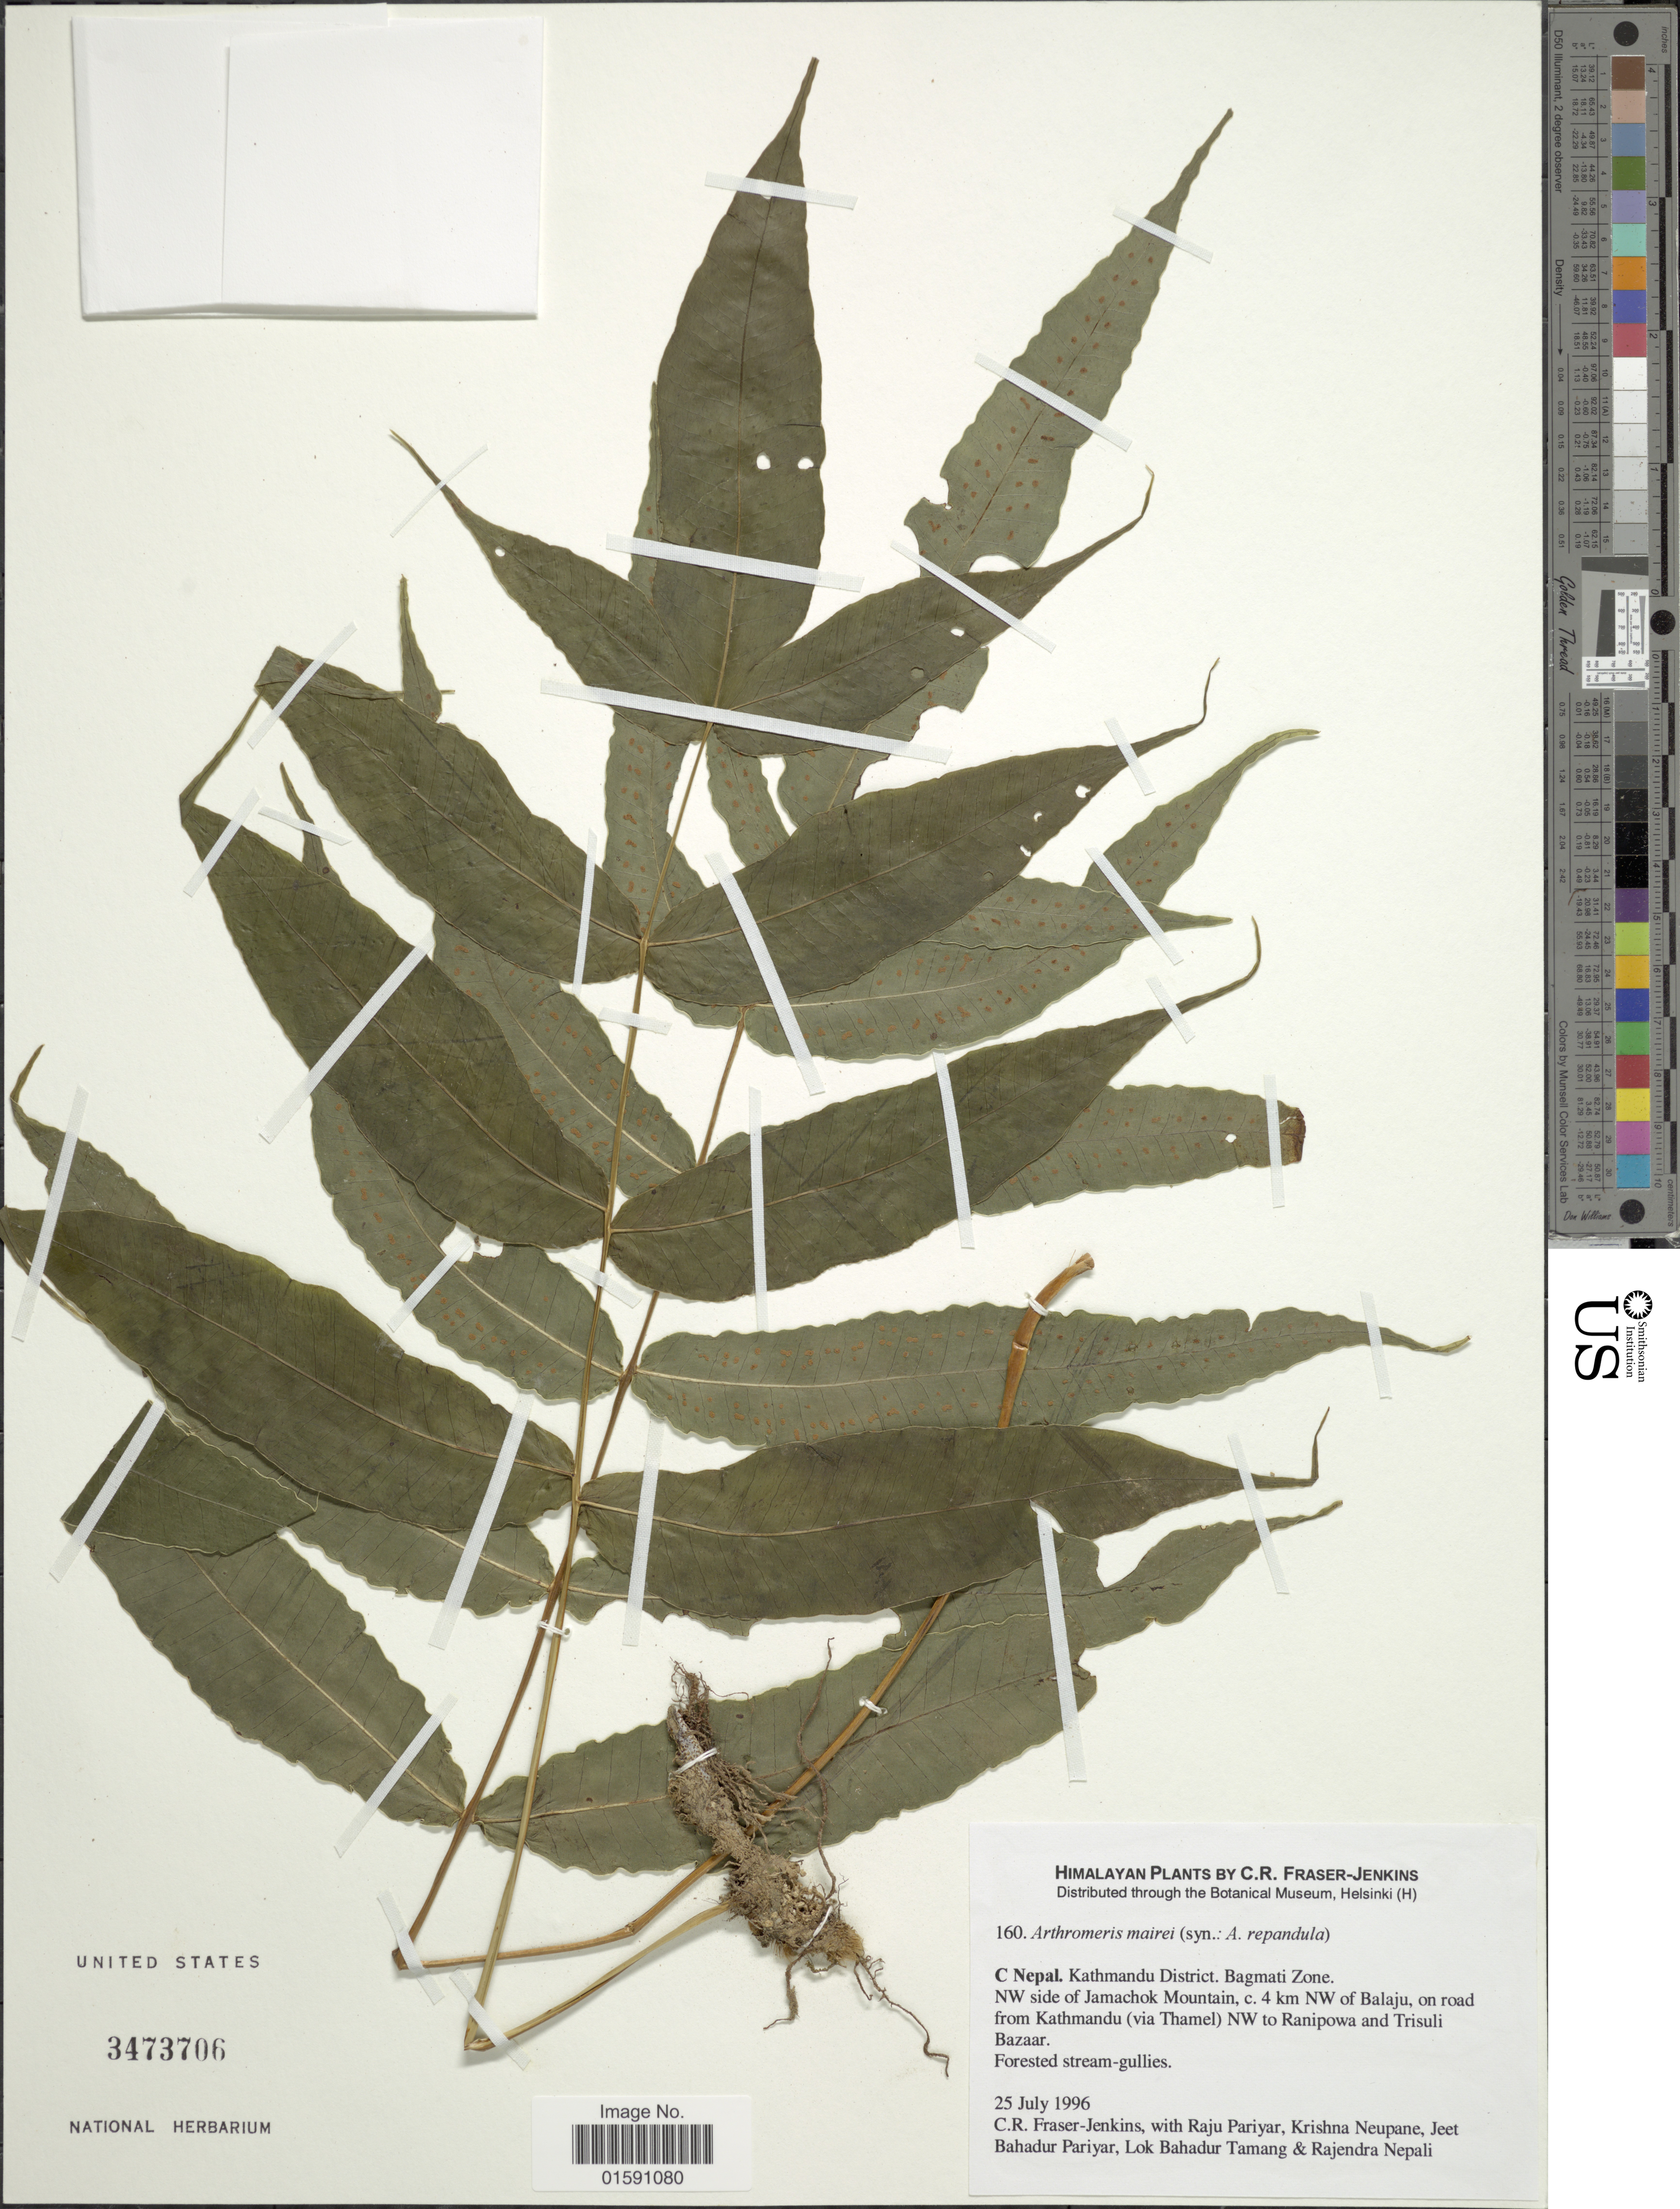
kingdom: Plantae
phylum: Tracheophyta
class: Polypodiopsida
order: Polypodiales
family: Polypodiaceae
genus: Arthromeris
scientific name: Arthromeris mairei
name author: (Brause) Ching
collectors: C. R. Fraser-Jenkins, R. Pariyar, K. Neupane, J. Pariyar & et al.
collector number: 160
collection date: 1996-07-25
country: Nepal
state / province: Bagmati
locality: C Nepal. Kathmandu District. Bagmati Zone. NW side of Jamachok Miuntain, 4 km NW of Balaju, on road from Kathmandu (via Thamel) NWto Ranipowa and Trisuli Bazaar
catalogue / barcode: US 3473706